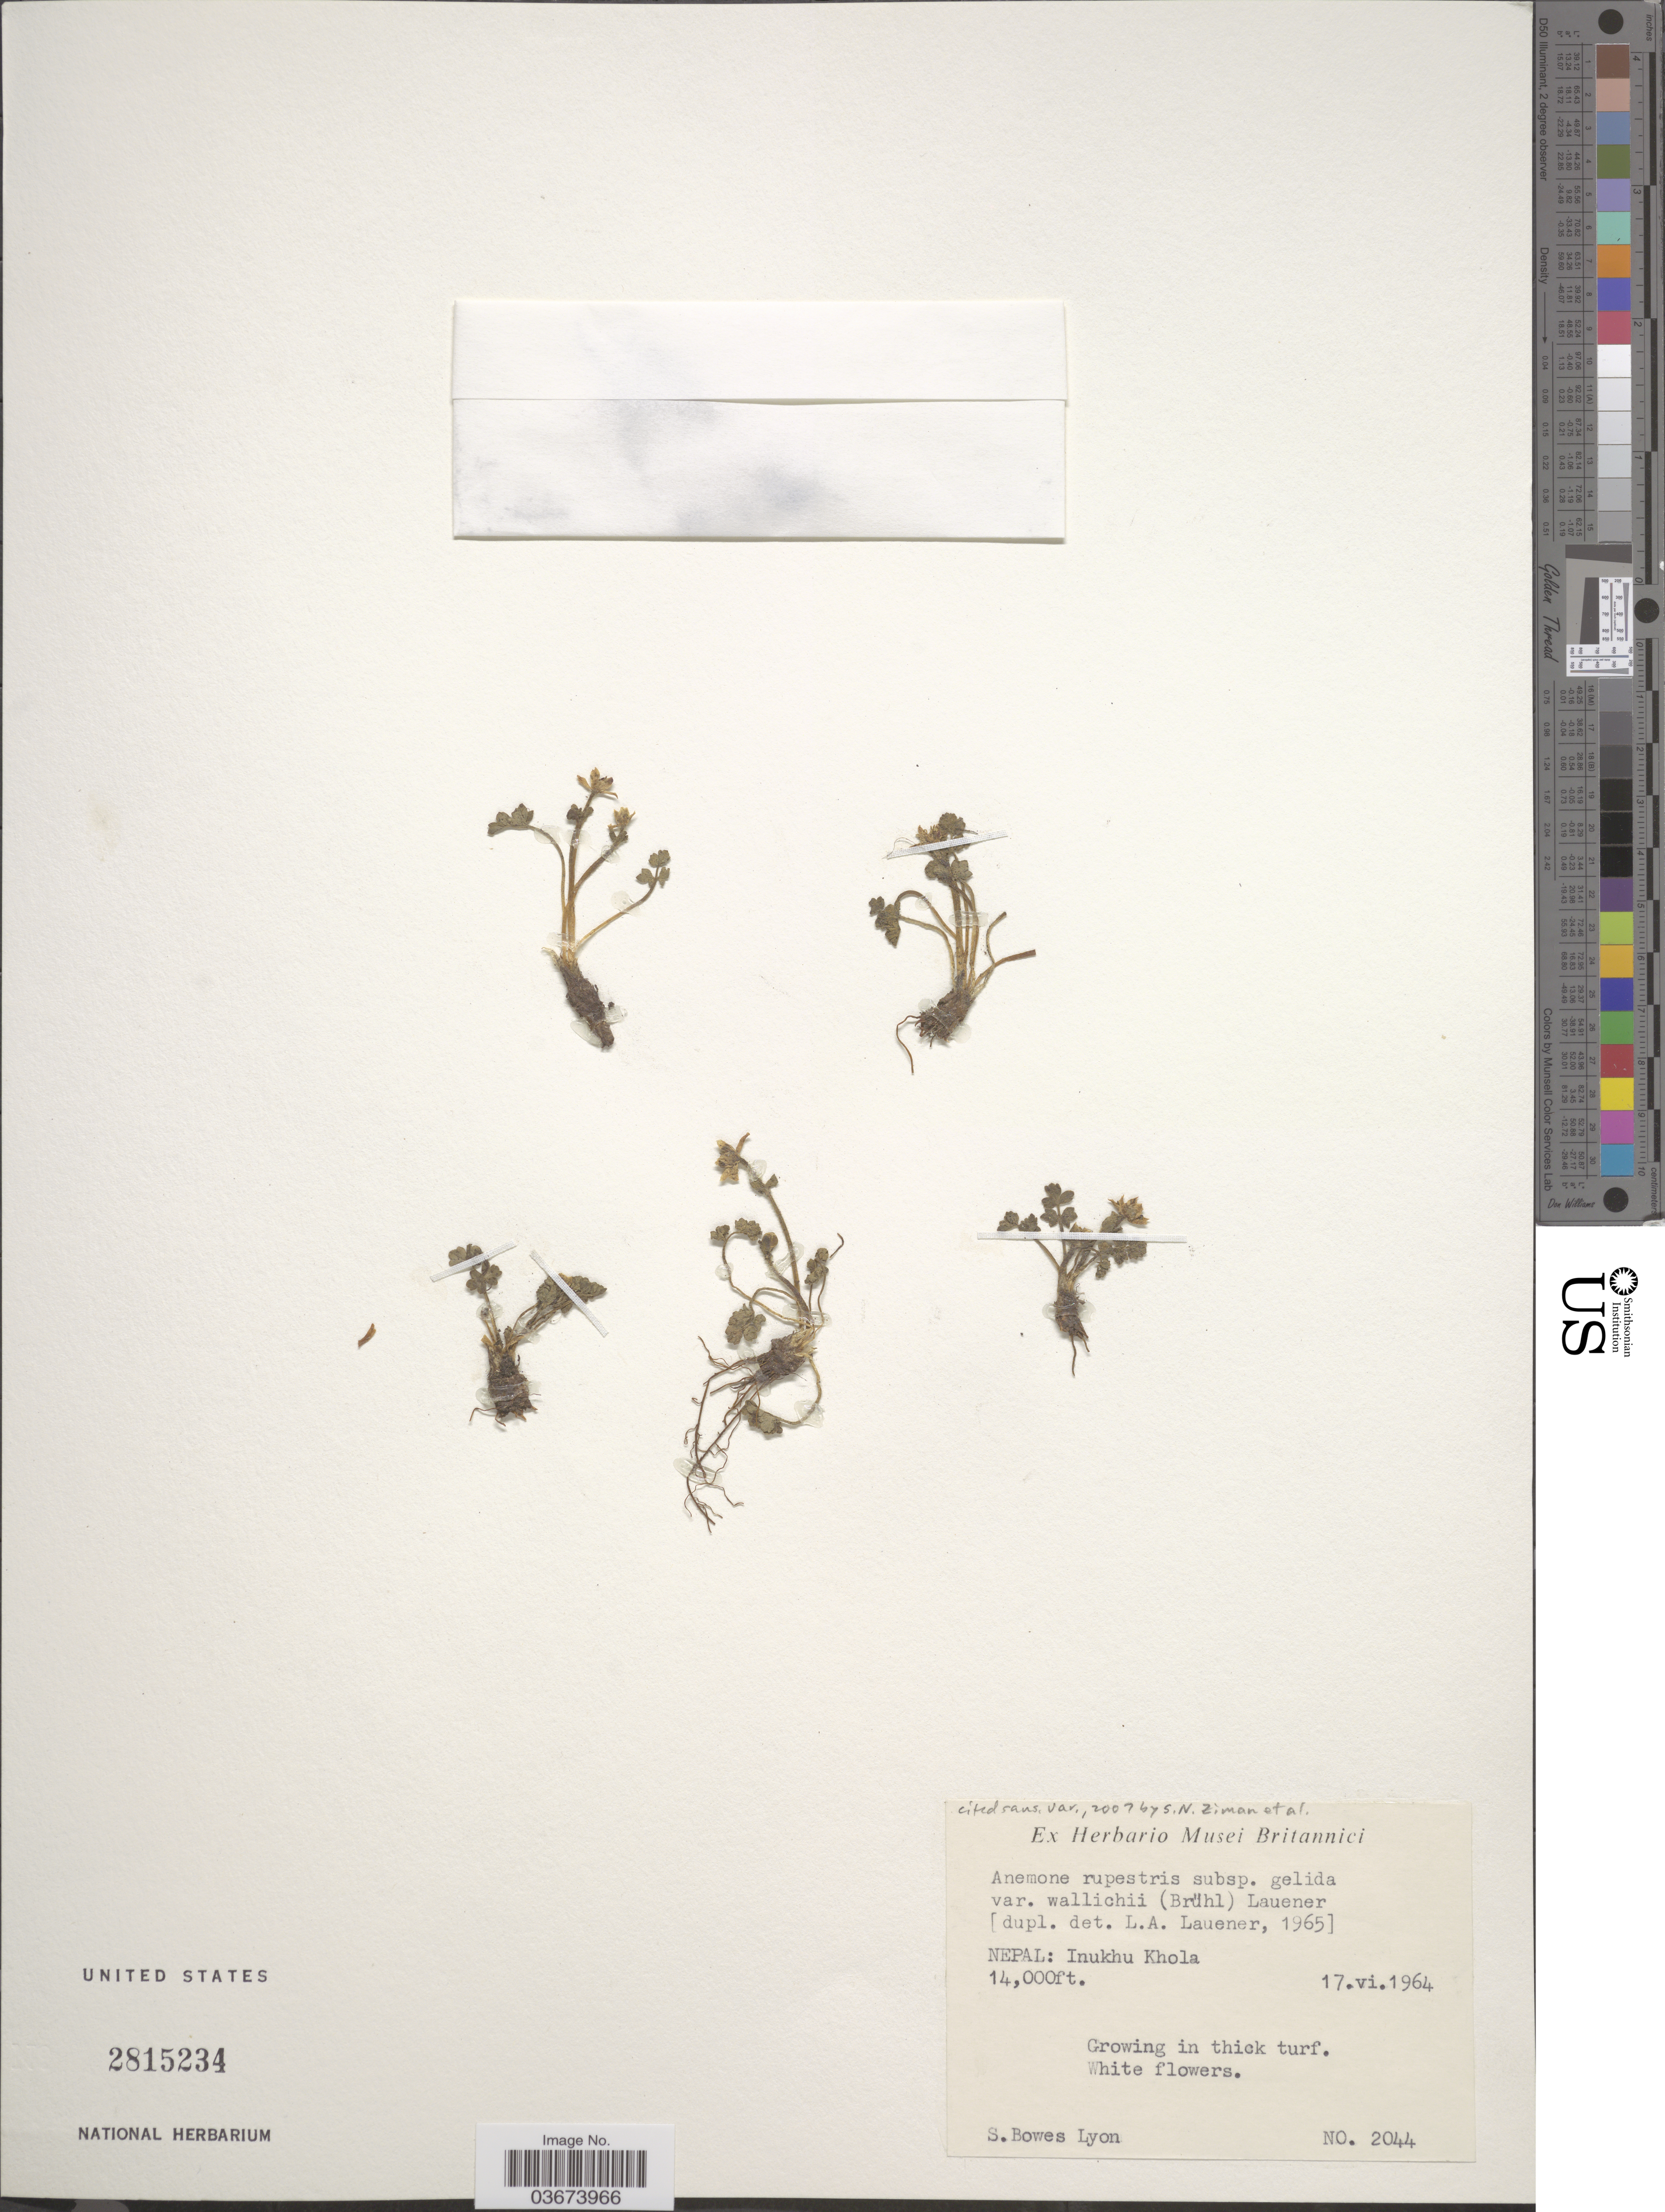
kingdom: Plantae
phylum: Tracheophyta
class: Magnoliopsida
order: Ranunculales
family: Ranunculaceae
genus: Anemone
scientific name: Anemone rupestris subsp. gelida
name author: (Maxim.) Lauener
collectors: S. Bowes Lyon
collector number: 2044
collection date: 1964-06-17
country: Nepal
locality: Inukhu Khola.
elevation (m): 4267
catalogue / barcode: US 2815234